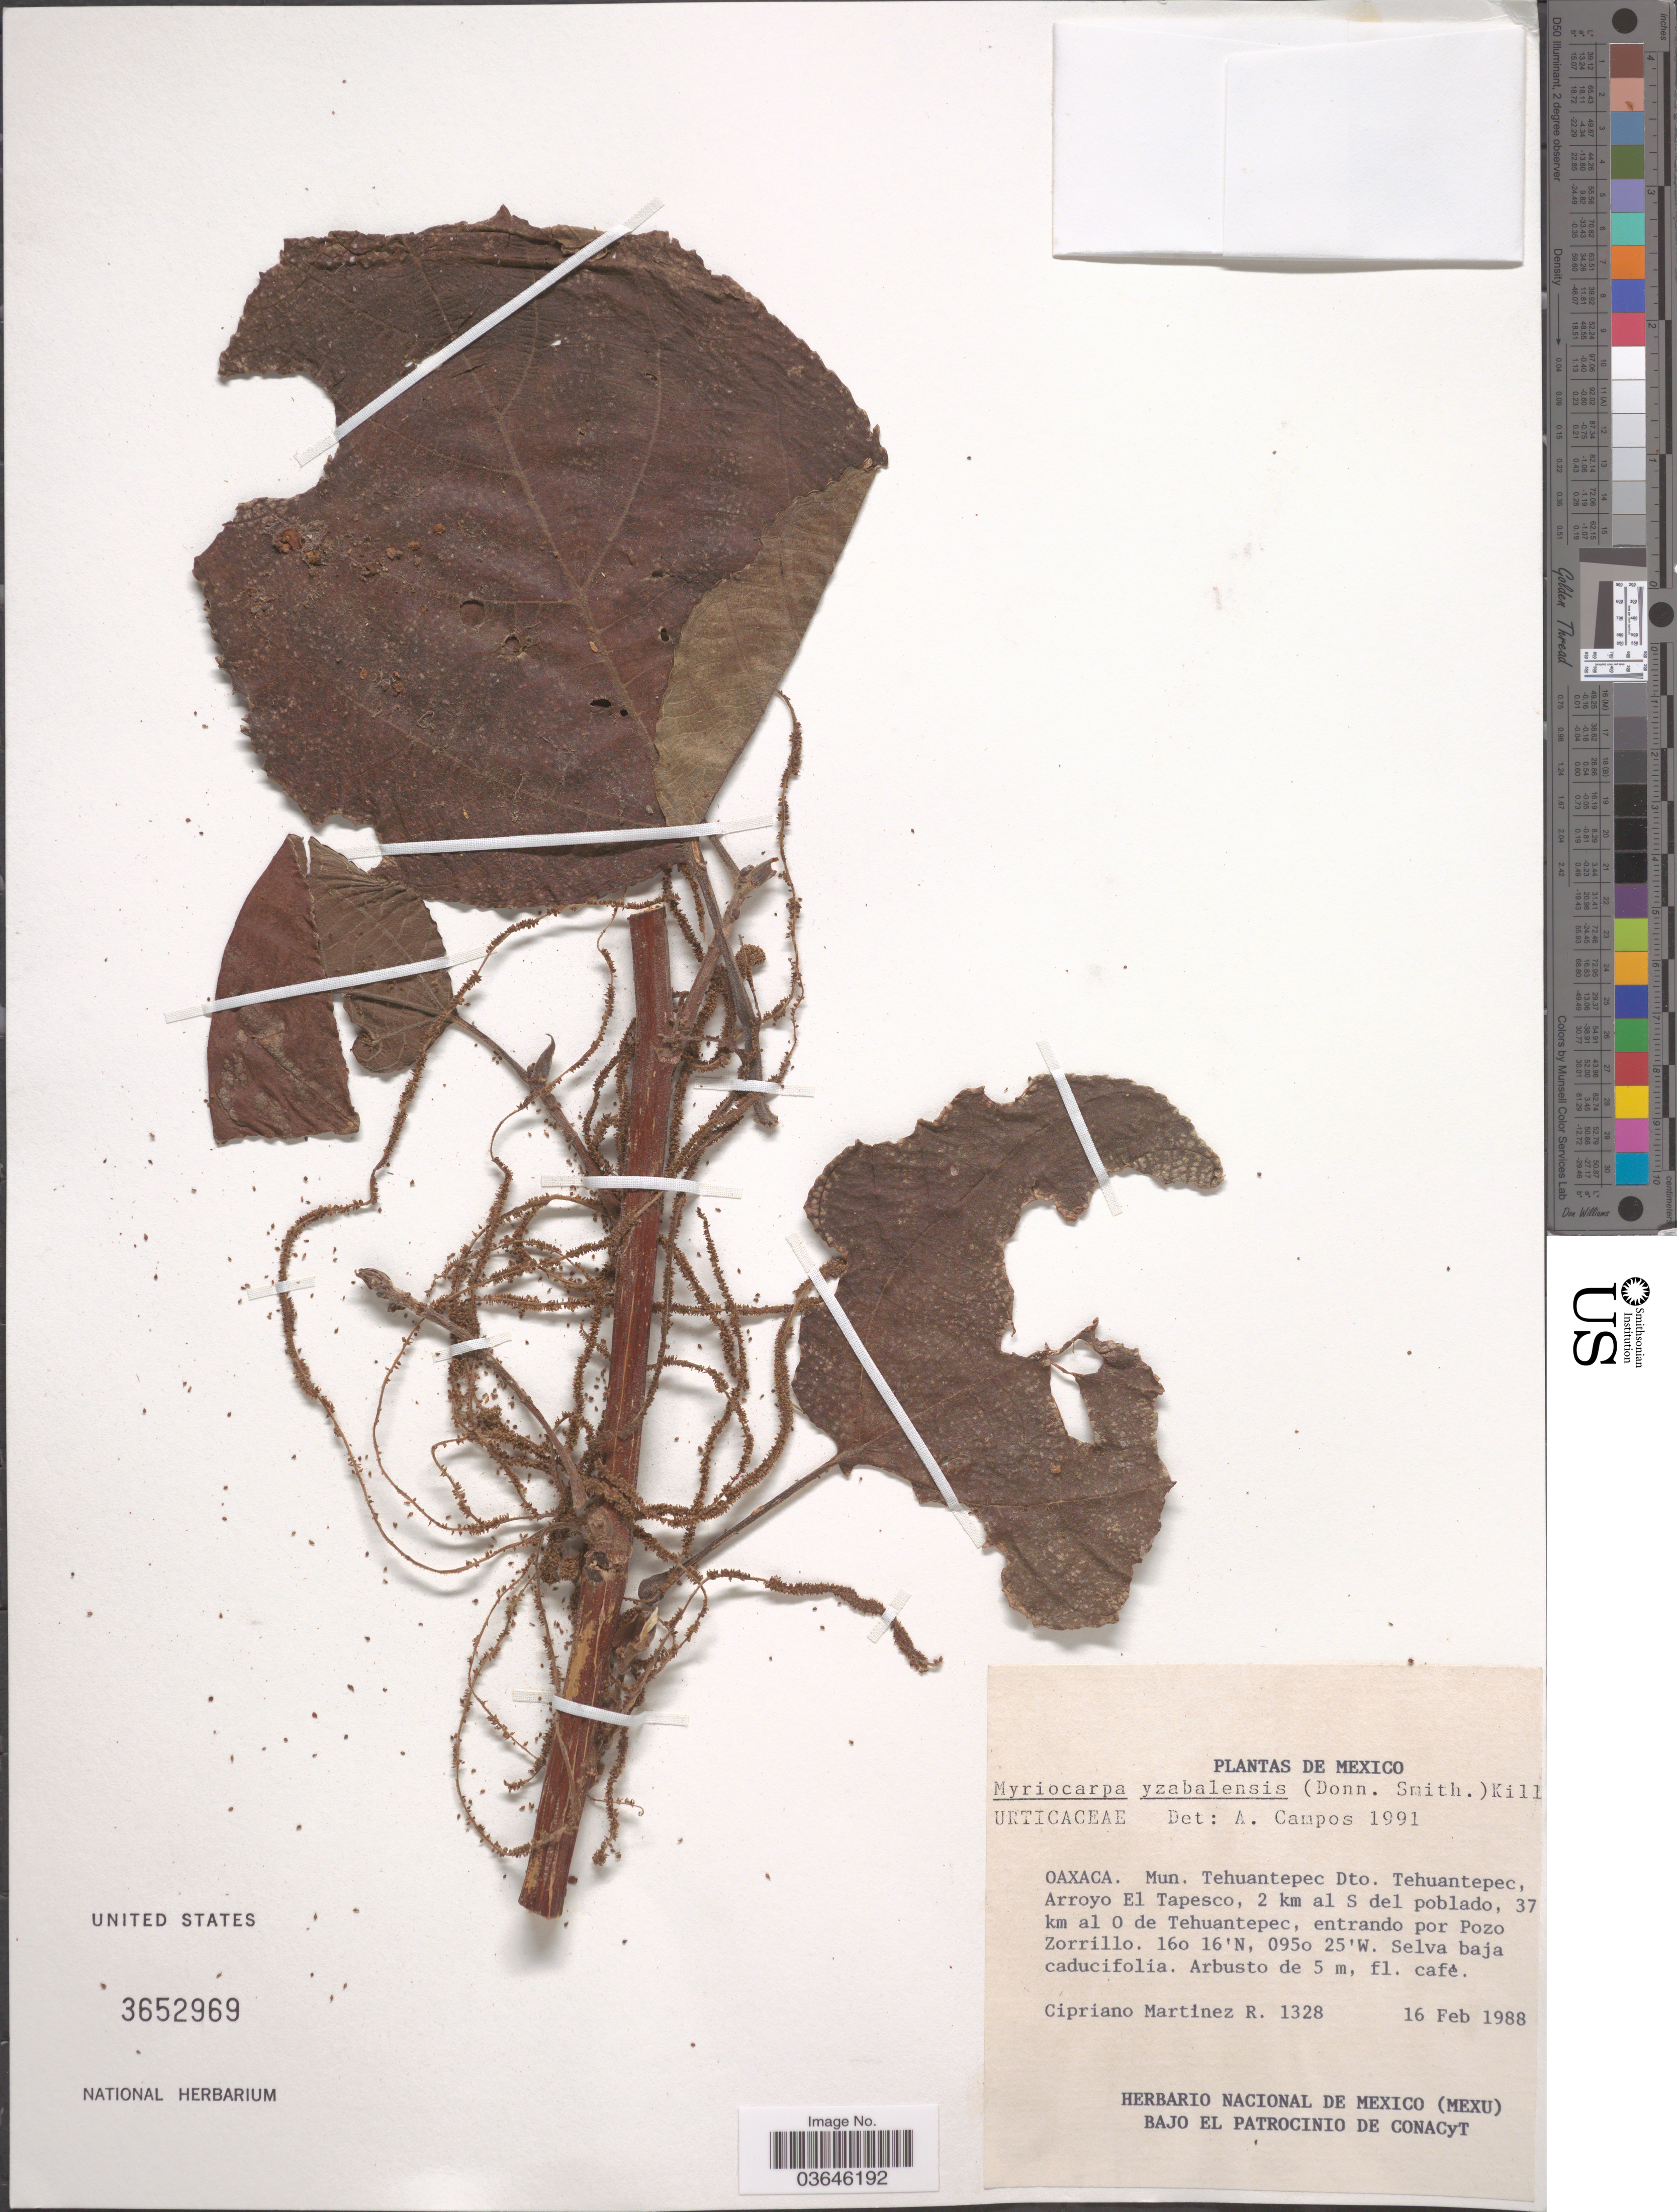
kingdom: Plantae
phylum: Tracheophyta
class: Magnoliopsida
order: Rosales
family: Urticaceae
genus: Myriocarpa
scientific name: Myriocarpa yzabalensis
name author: (Donn. Sm.) Killip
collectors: C. Martínez R.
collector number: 1328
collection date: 1988-02-16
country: Mexico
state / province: Oaxaca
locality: Mun. Tehuantepec Dto. Tehuantepec, Arroyo El Tapesco, 2 km al S del poblado, 37 km al O de Tehuantepec, entrando por Pozo Zorrillo.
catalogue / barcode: US 3652969